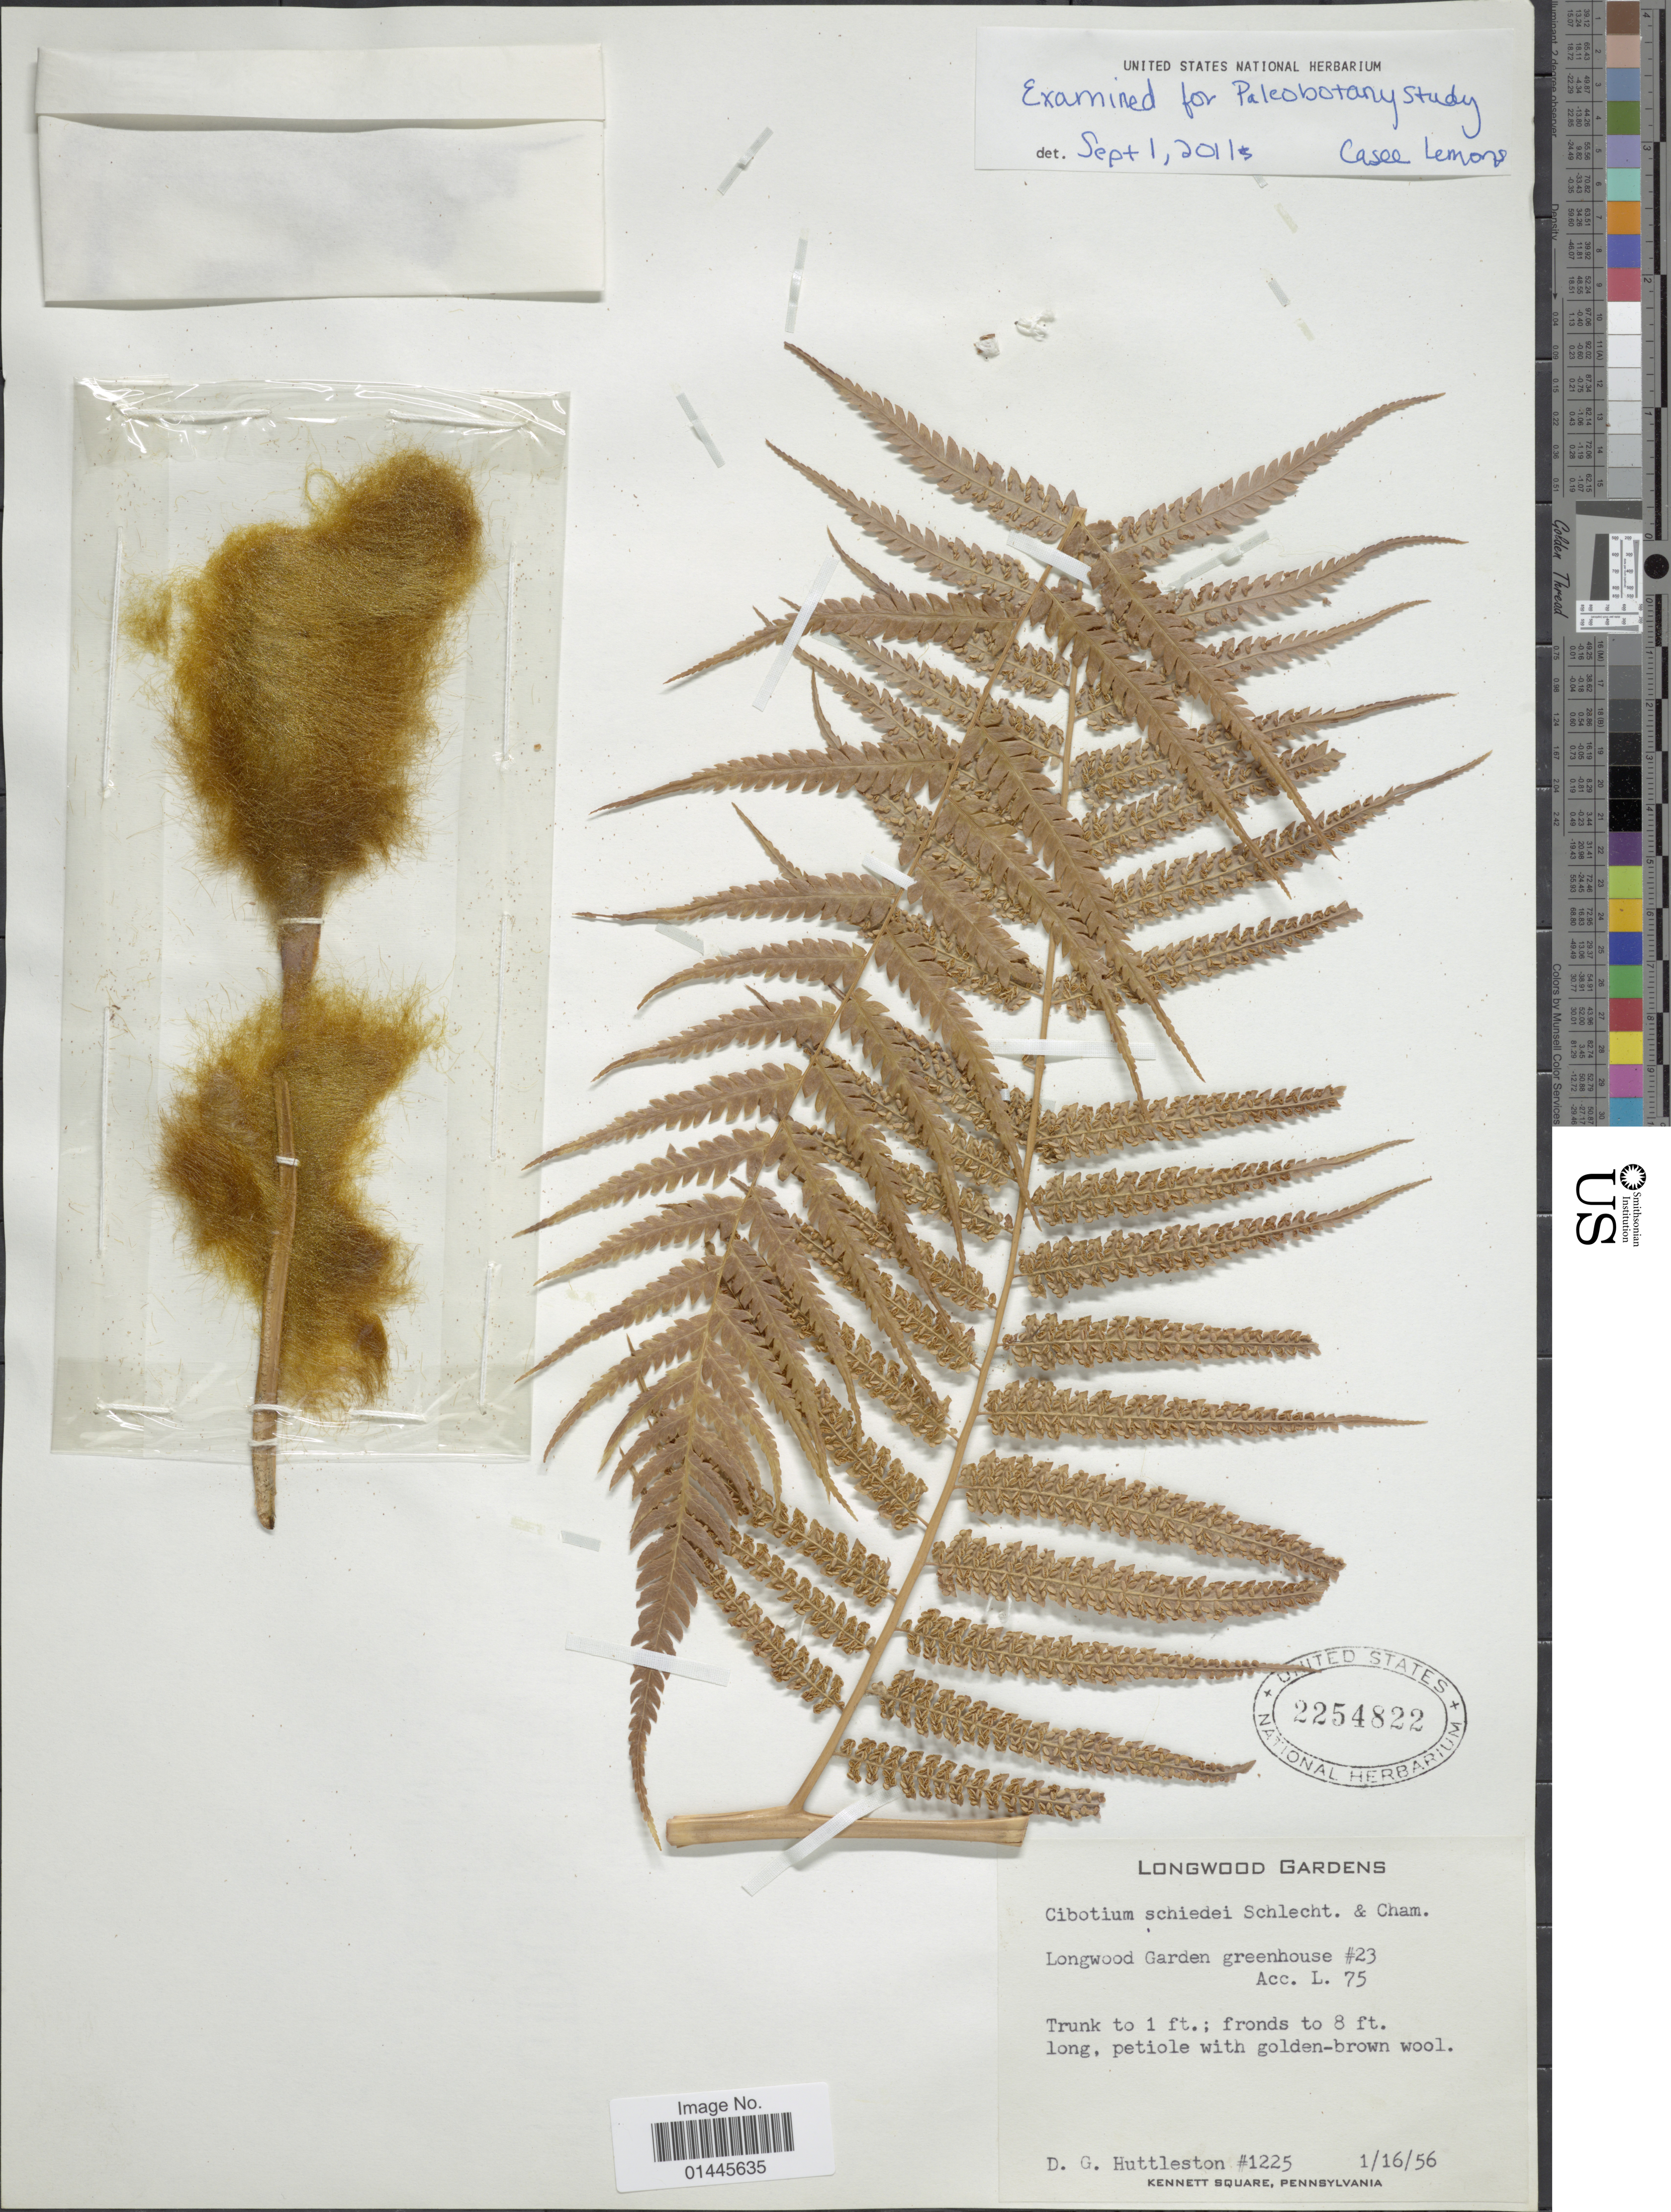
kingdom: Plantae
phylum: Tracheophyta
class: Polypodiopsida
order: Cyatheales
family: Cibotiaceae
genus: Cibotium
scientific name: Cibotium schiedei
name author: Schltdl. & Cham.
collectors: D. G. Huttleston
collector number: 1225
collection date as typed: Transcribed d/m/y: 16/1/56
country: United States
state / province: Pennsylvania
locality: Longwood Gardens, Longwood Garden greenhouse #23, Acc. L. 75.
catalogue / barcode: US 2254822